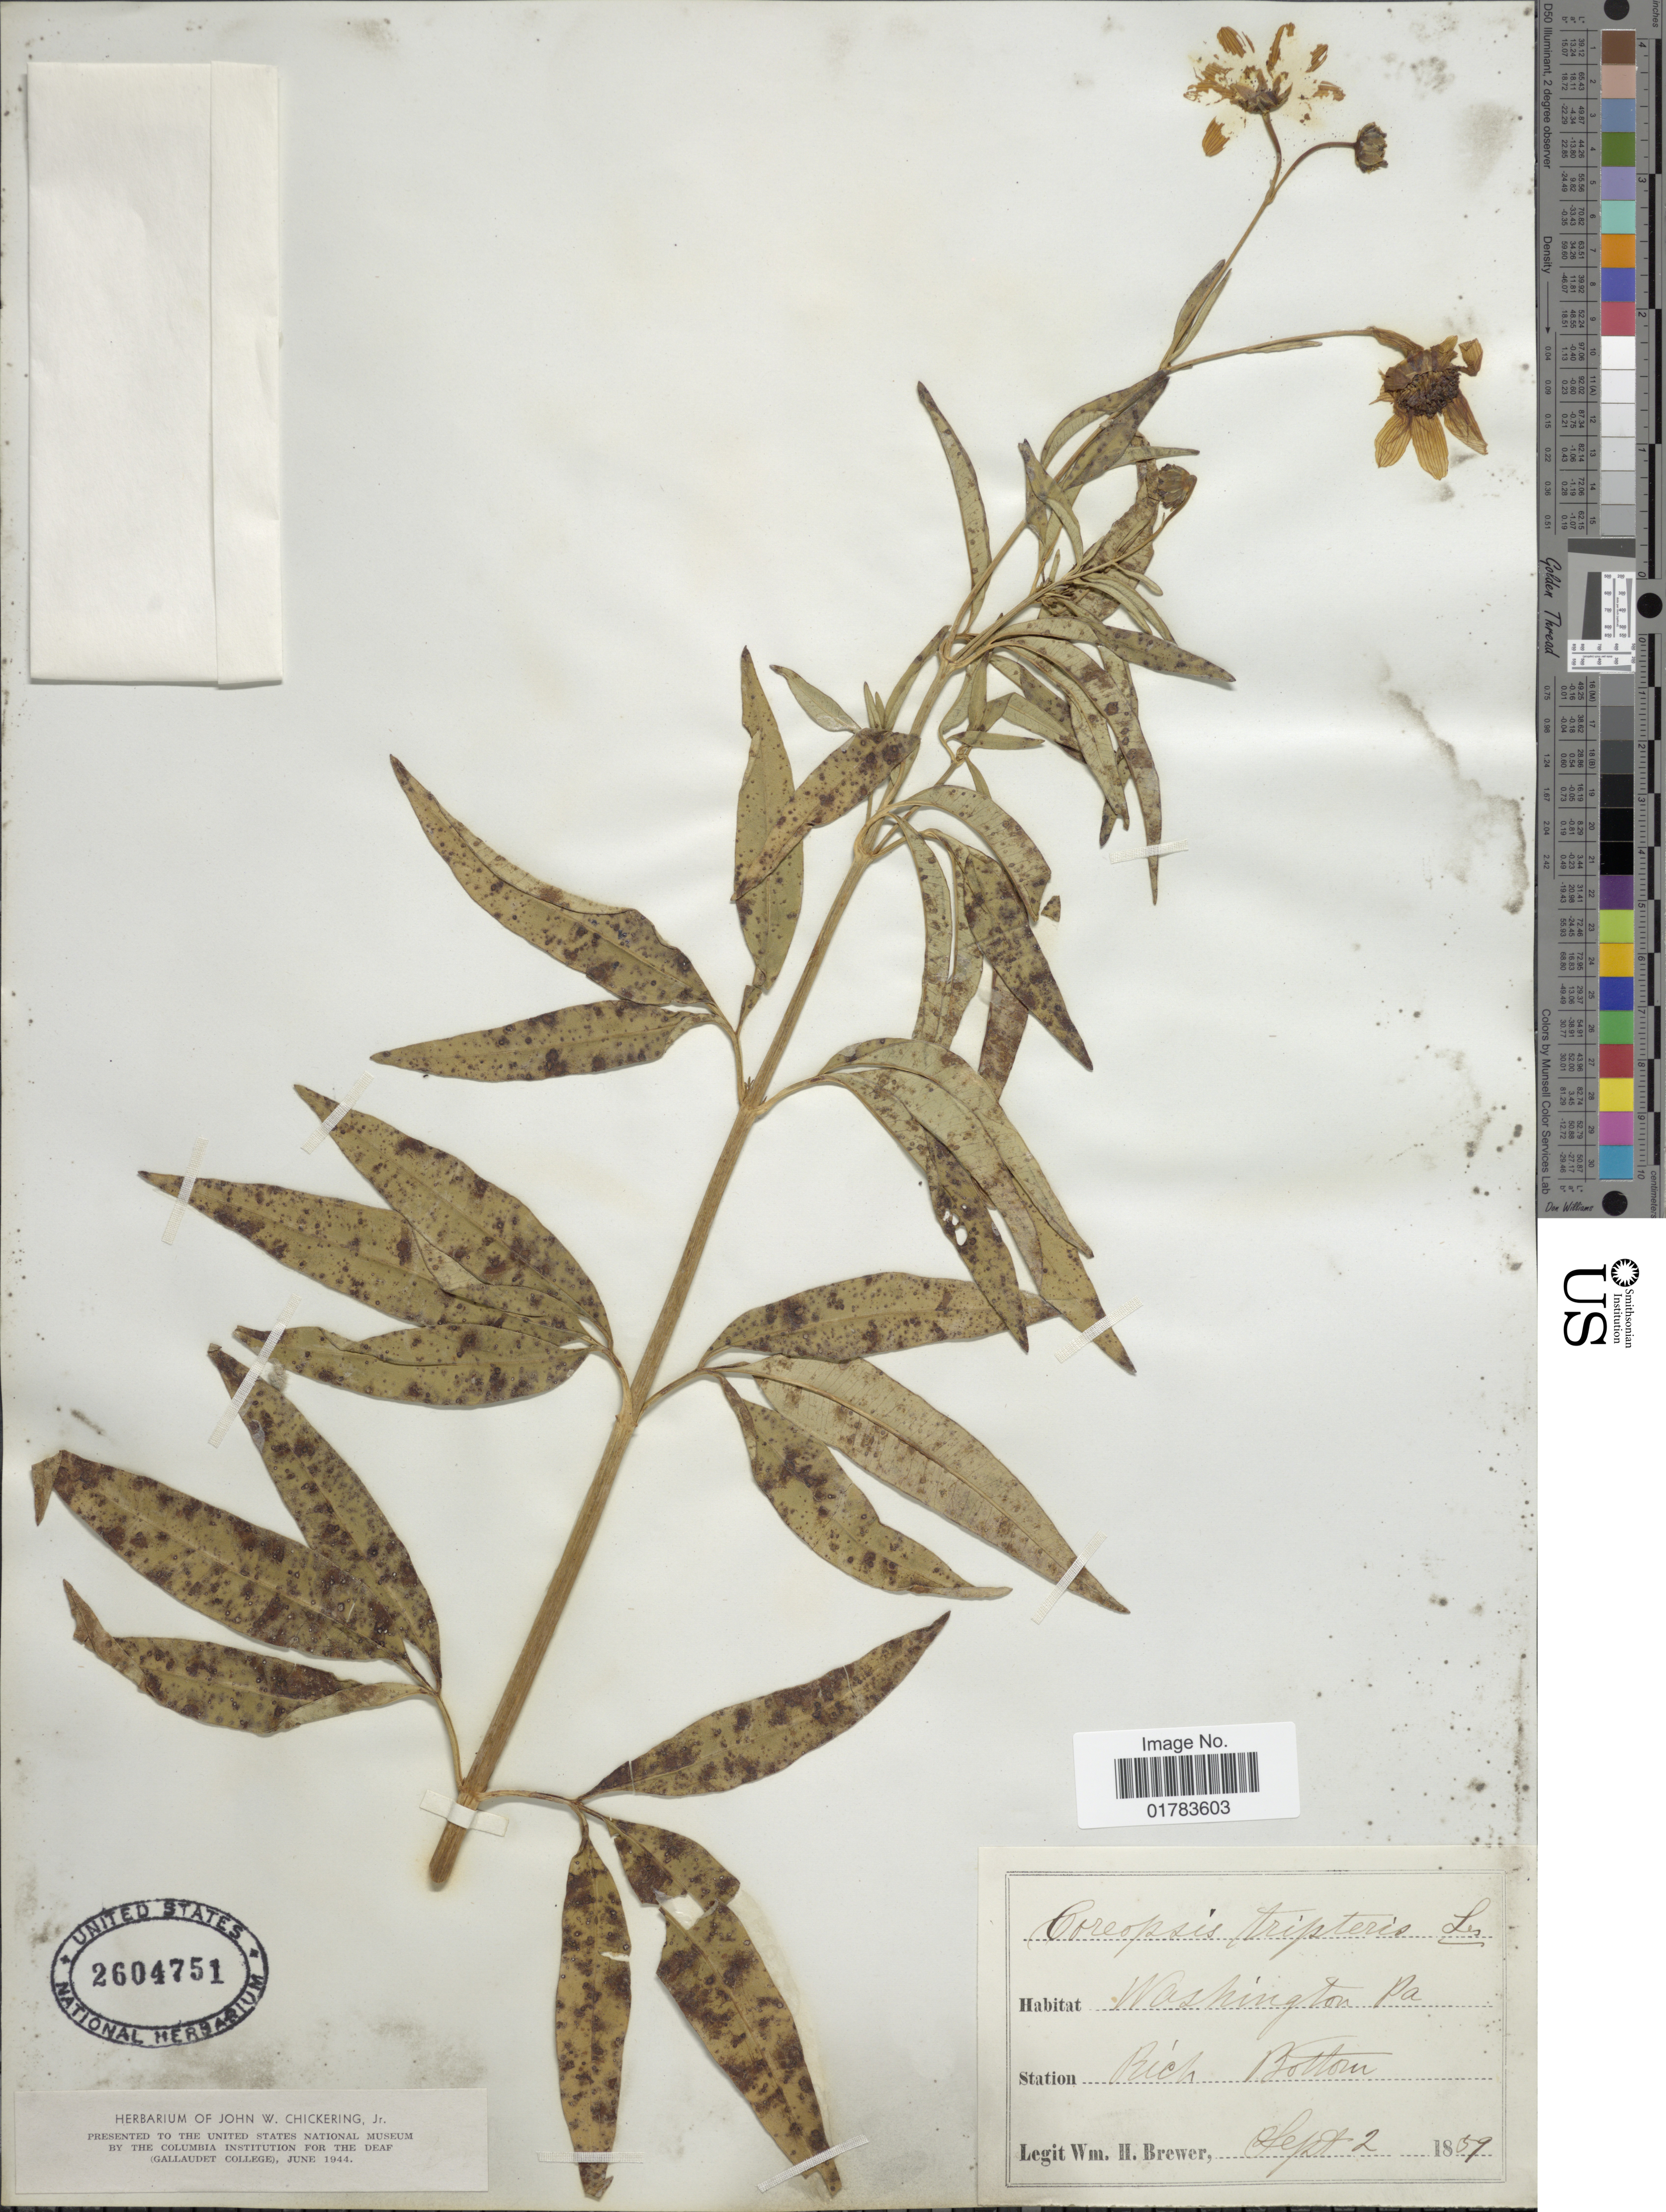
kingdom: Plantae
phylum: Tracheophyta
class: Magnoliopsida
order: Asterales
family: Asteraceae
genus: Coreopsis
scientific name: Coreopsis tripteris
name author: L.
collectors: W. H. Brewer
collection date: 1859-09-02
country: United States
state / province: Pennsylvania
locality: Washington PA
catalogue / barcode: US 2604751